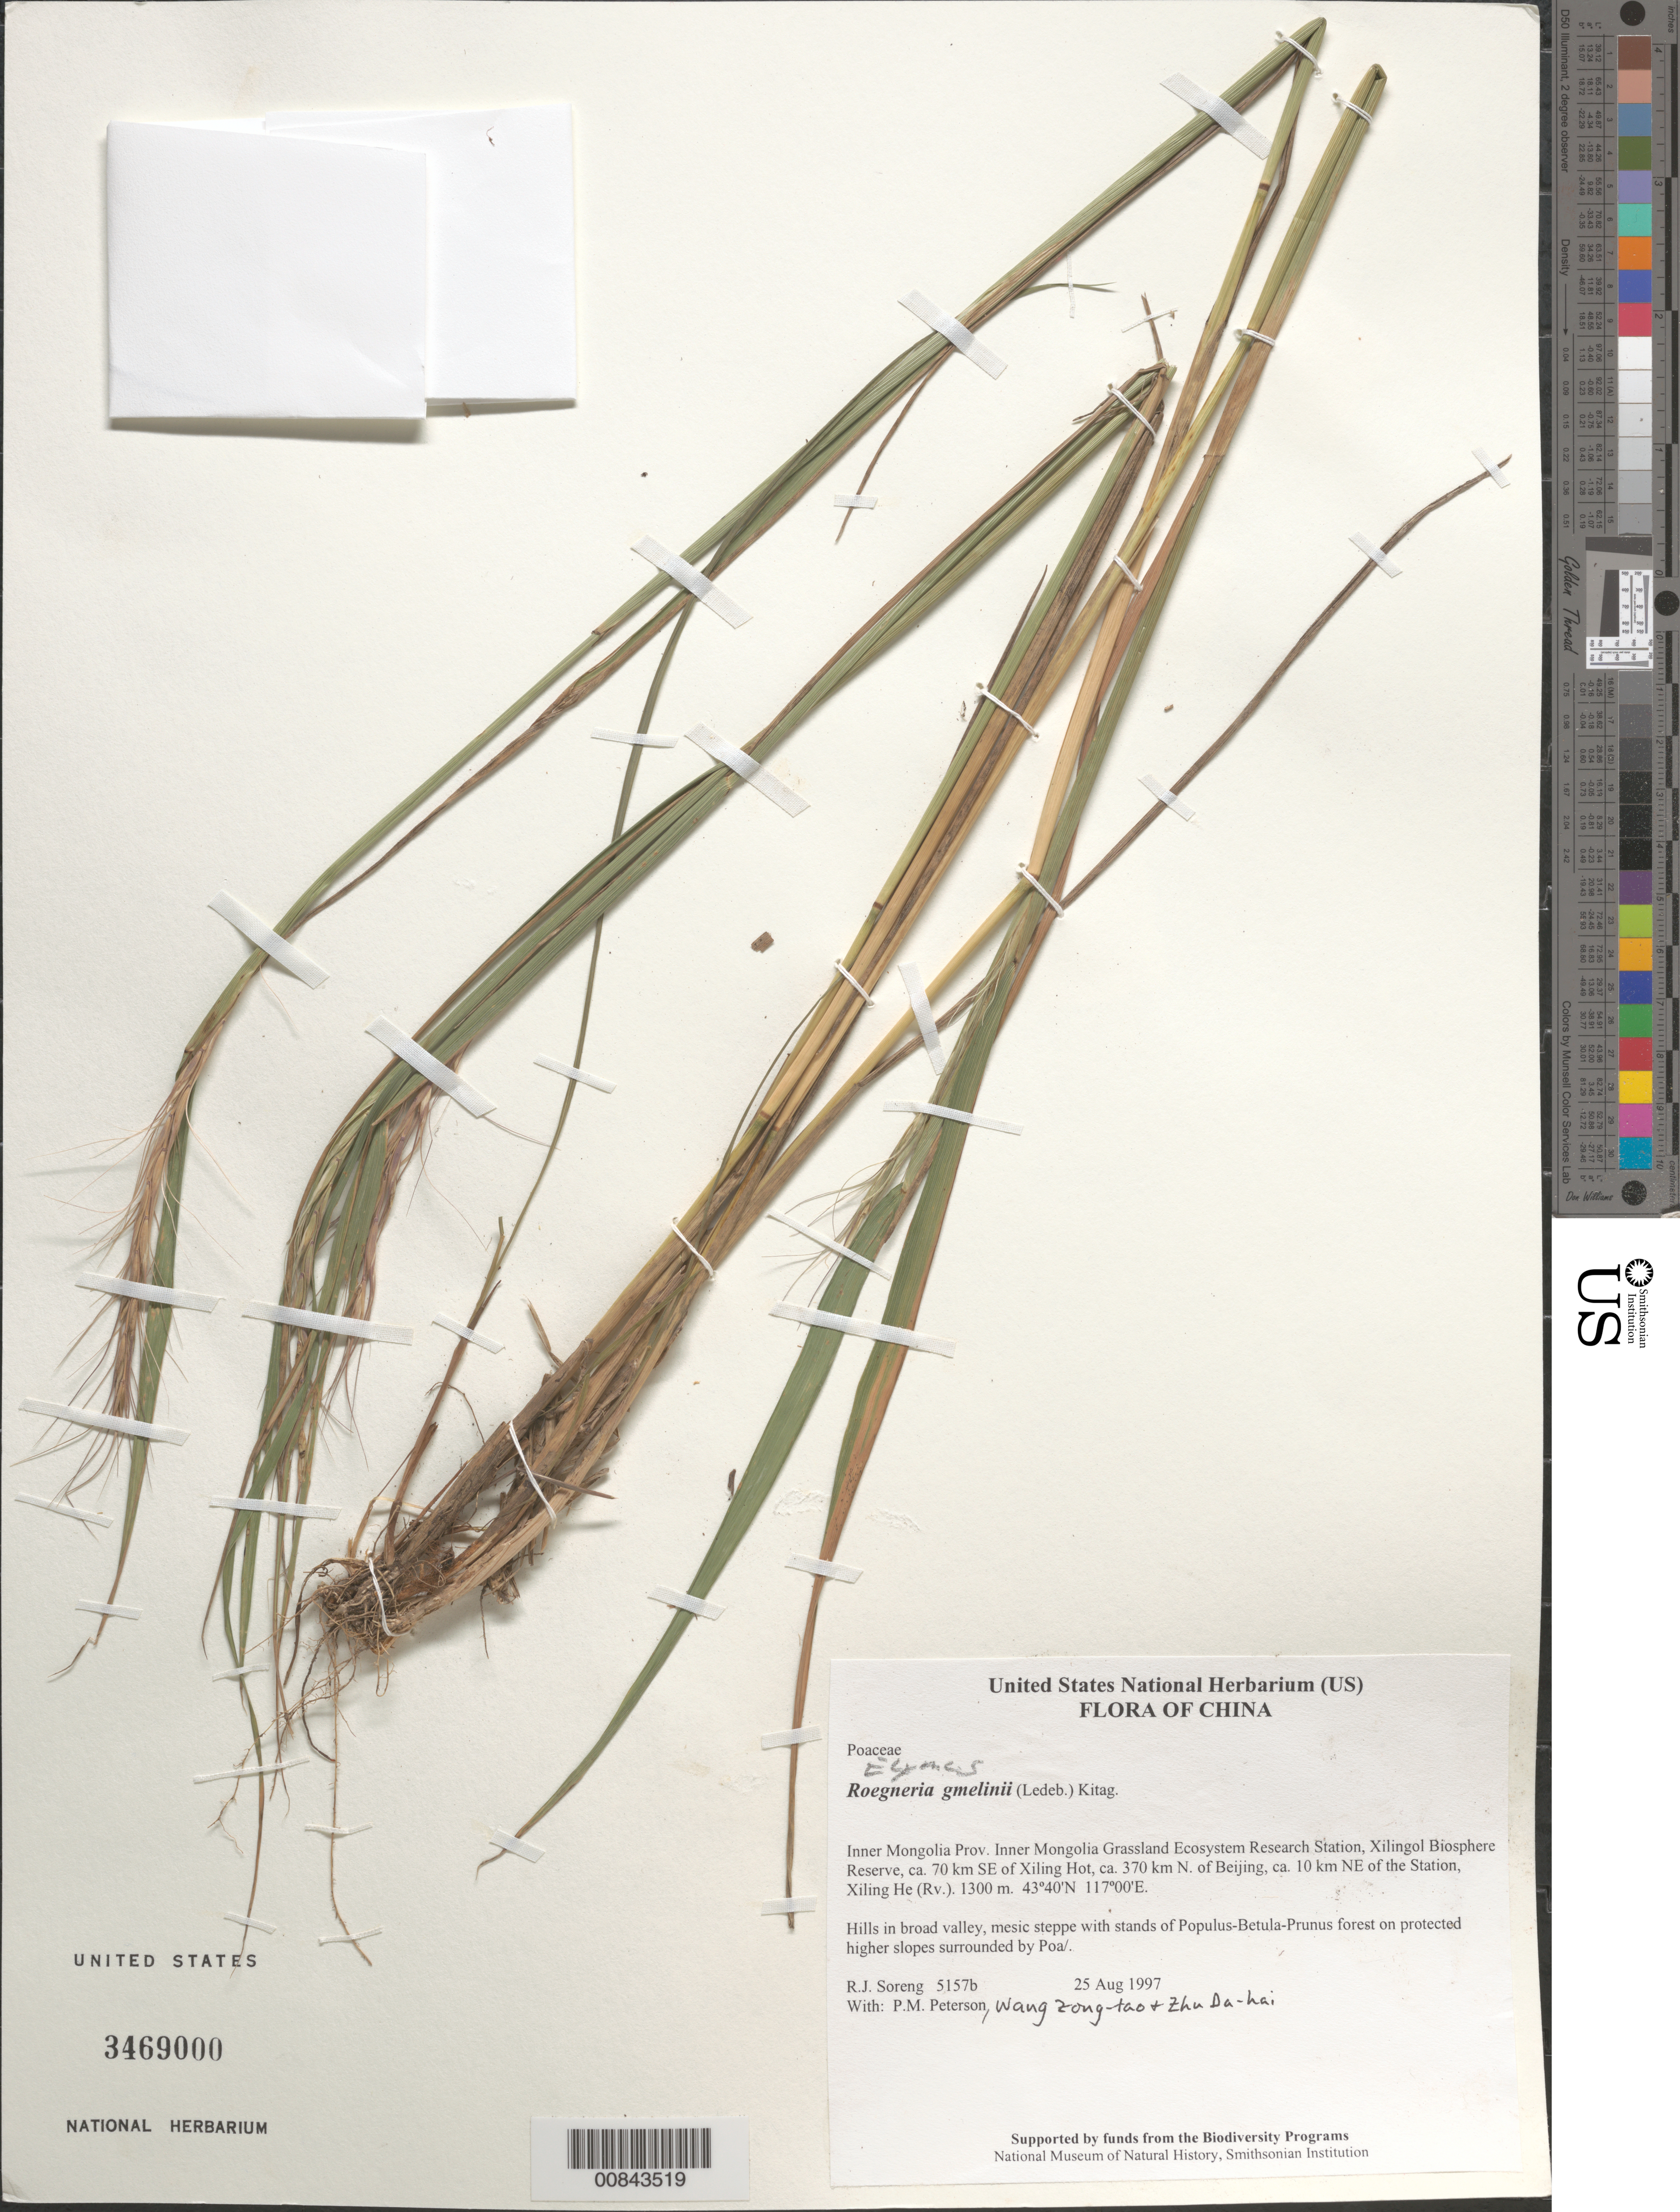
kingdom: Plantae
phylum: Tracheophyta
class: Liliopsida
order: Poales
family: Poaceae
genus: Elymus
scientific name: Elymus gmelinii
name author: (Ledeb.) Tzvelev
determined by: Soreng, Robert J., Research Associate (BOT), Smithsonian Institution - National Museum of Natural History (UNITED STATES)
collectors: R. J. Soreng, P. M. Peterson & Zhu Da-hai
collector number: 5157b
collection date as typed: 25 Aug 1997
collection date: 1997-08-25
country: China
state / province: Nei Monggol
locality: Inner Mongolia Grassland Ecosystem Research Station, Xilingol Biosphere Reserve, ca. 70 km SE of Xiling Hot, ca. 370 km N. of Beijing, ca. 10 km NE of the Station, Xiling He (Rv.)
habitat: Hills in broad valley, mesic steppe with stands of Populus-Betula-Prunus forest on protected higher slopes surrounded by Poa/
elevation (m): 1300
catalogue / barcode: US 3469000